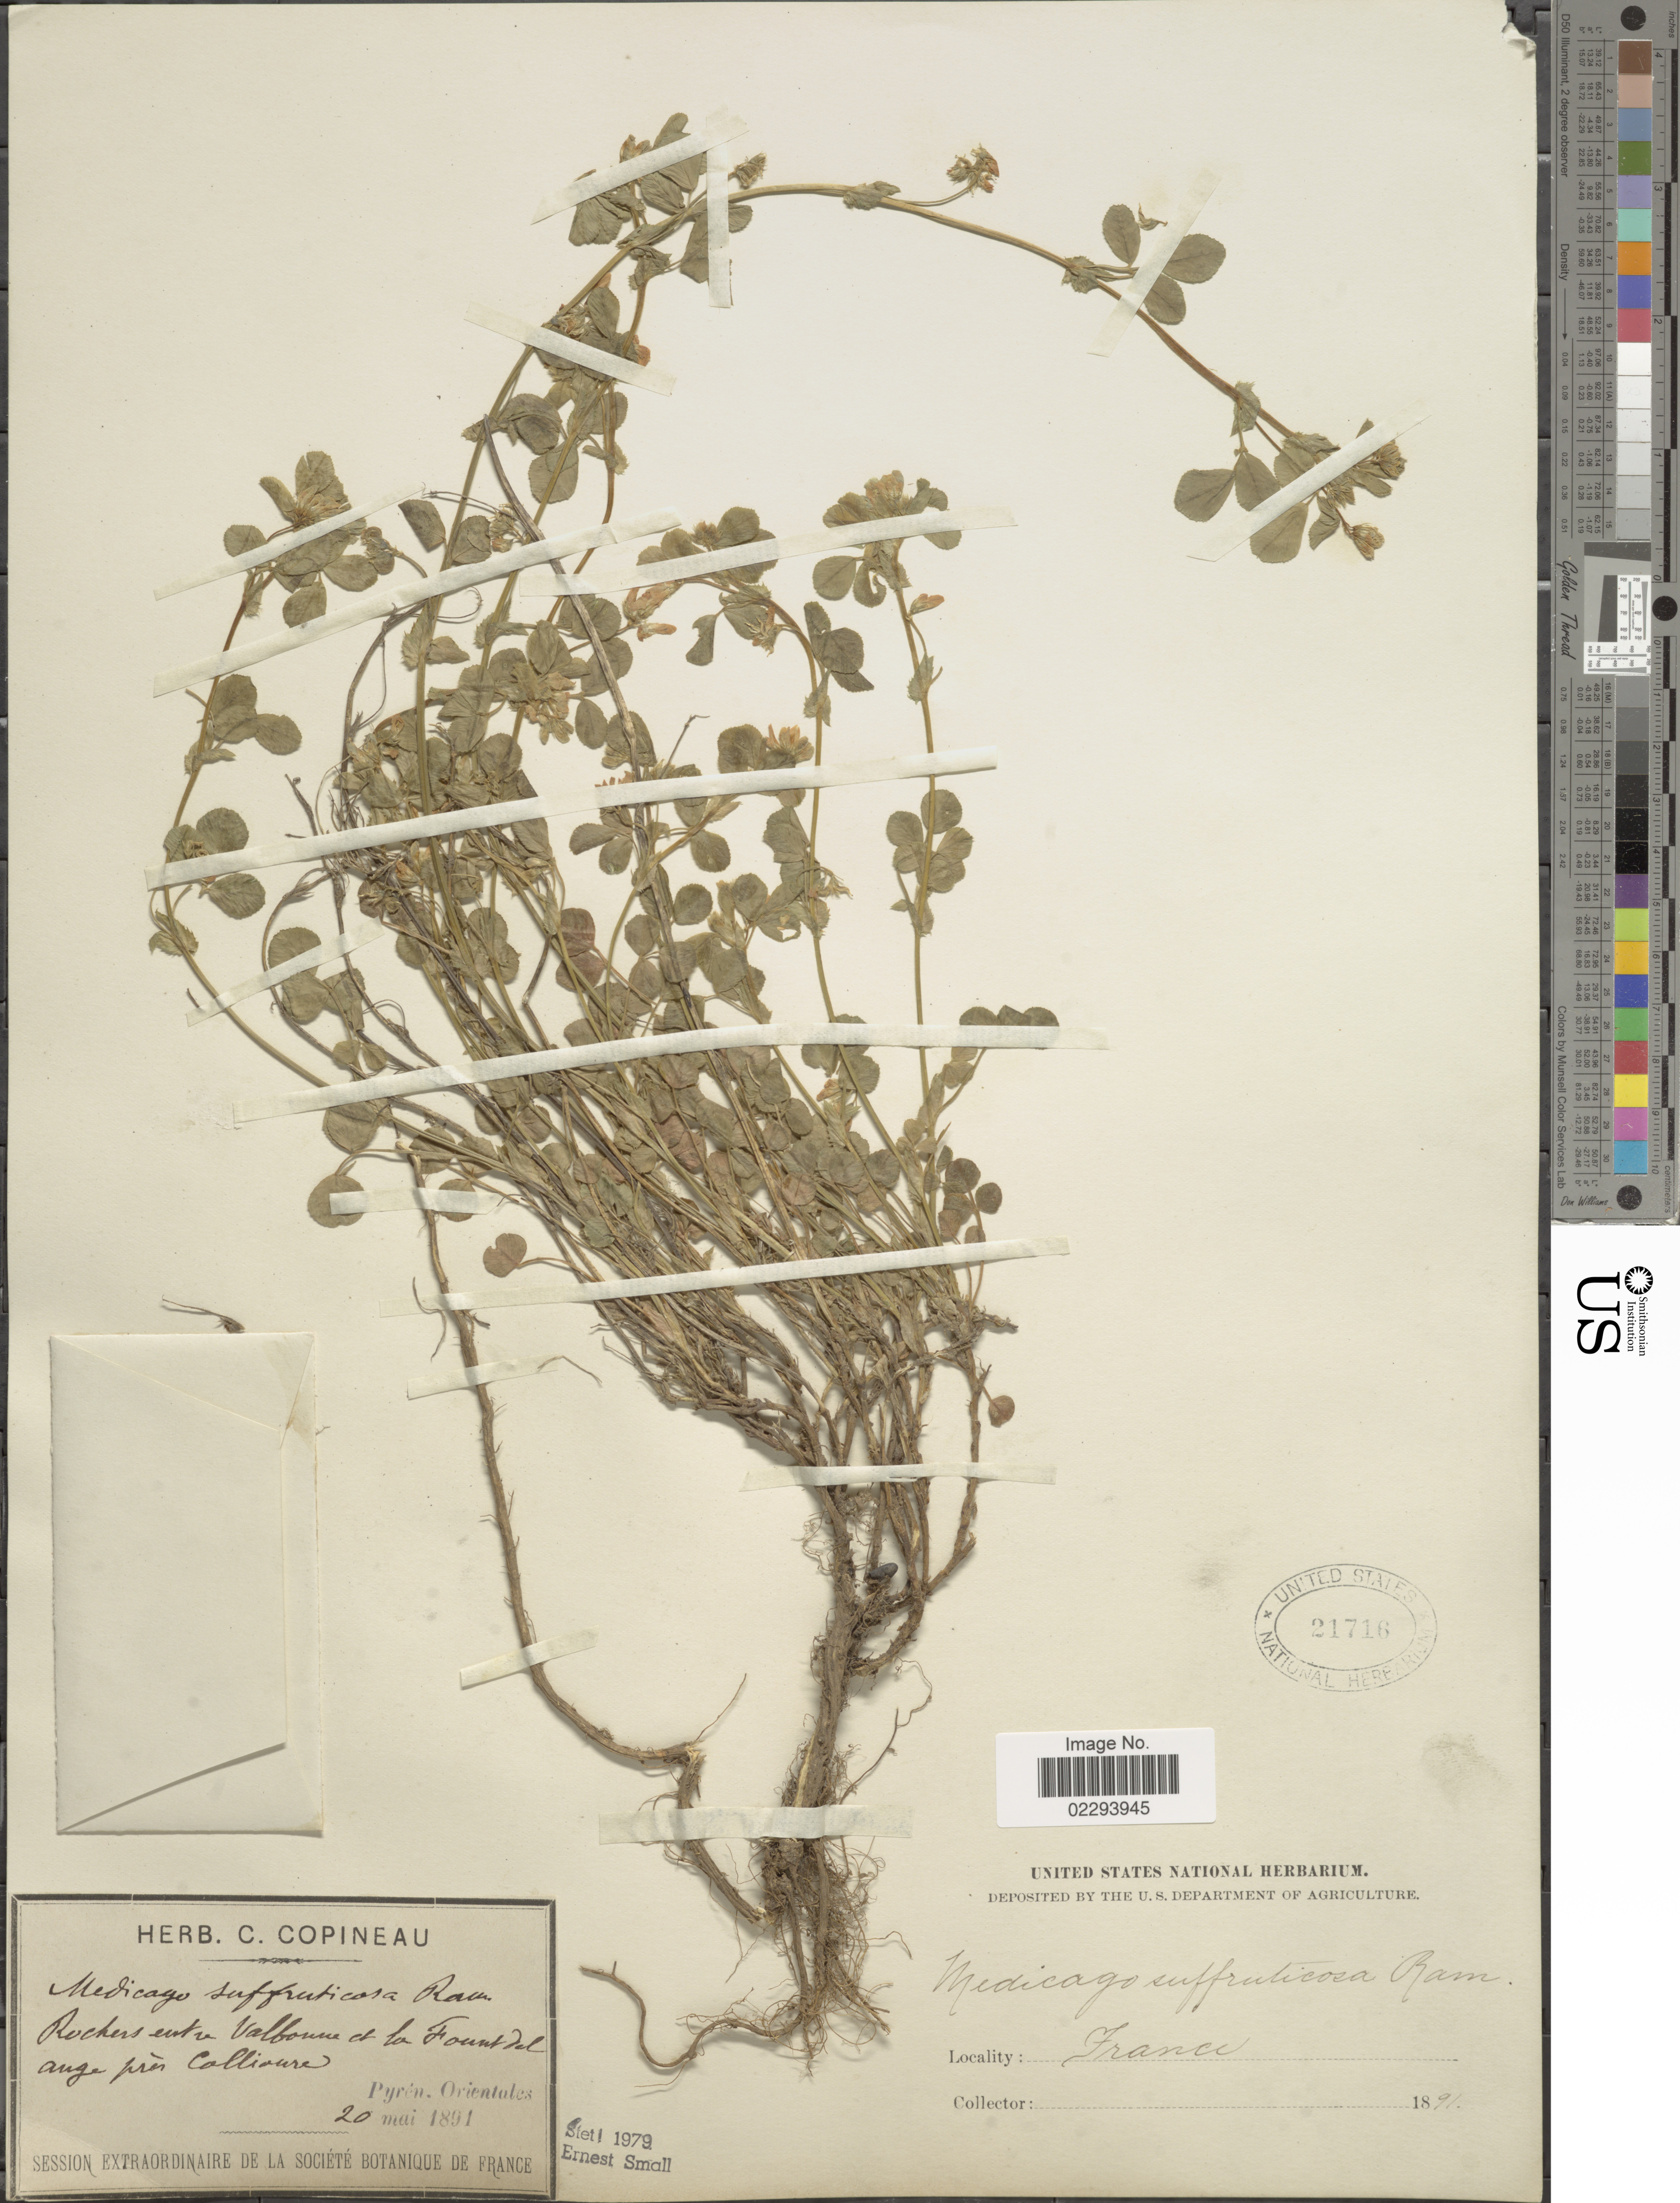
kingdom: Plantae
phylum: Tracheophyta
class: Magnoliopsida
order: Fabales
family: Fabaceae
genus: Medicago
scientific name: Medicago suffruticosa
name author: DC.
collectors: ex herb. C. Copineau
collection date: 1891-05-20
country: France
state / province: Occitanie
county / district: Pyrénées-Orientales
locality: Rochers entre Valbonne de la Fount del Agne près Collioure, Pyren. Orientales.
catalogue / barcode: US 21716